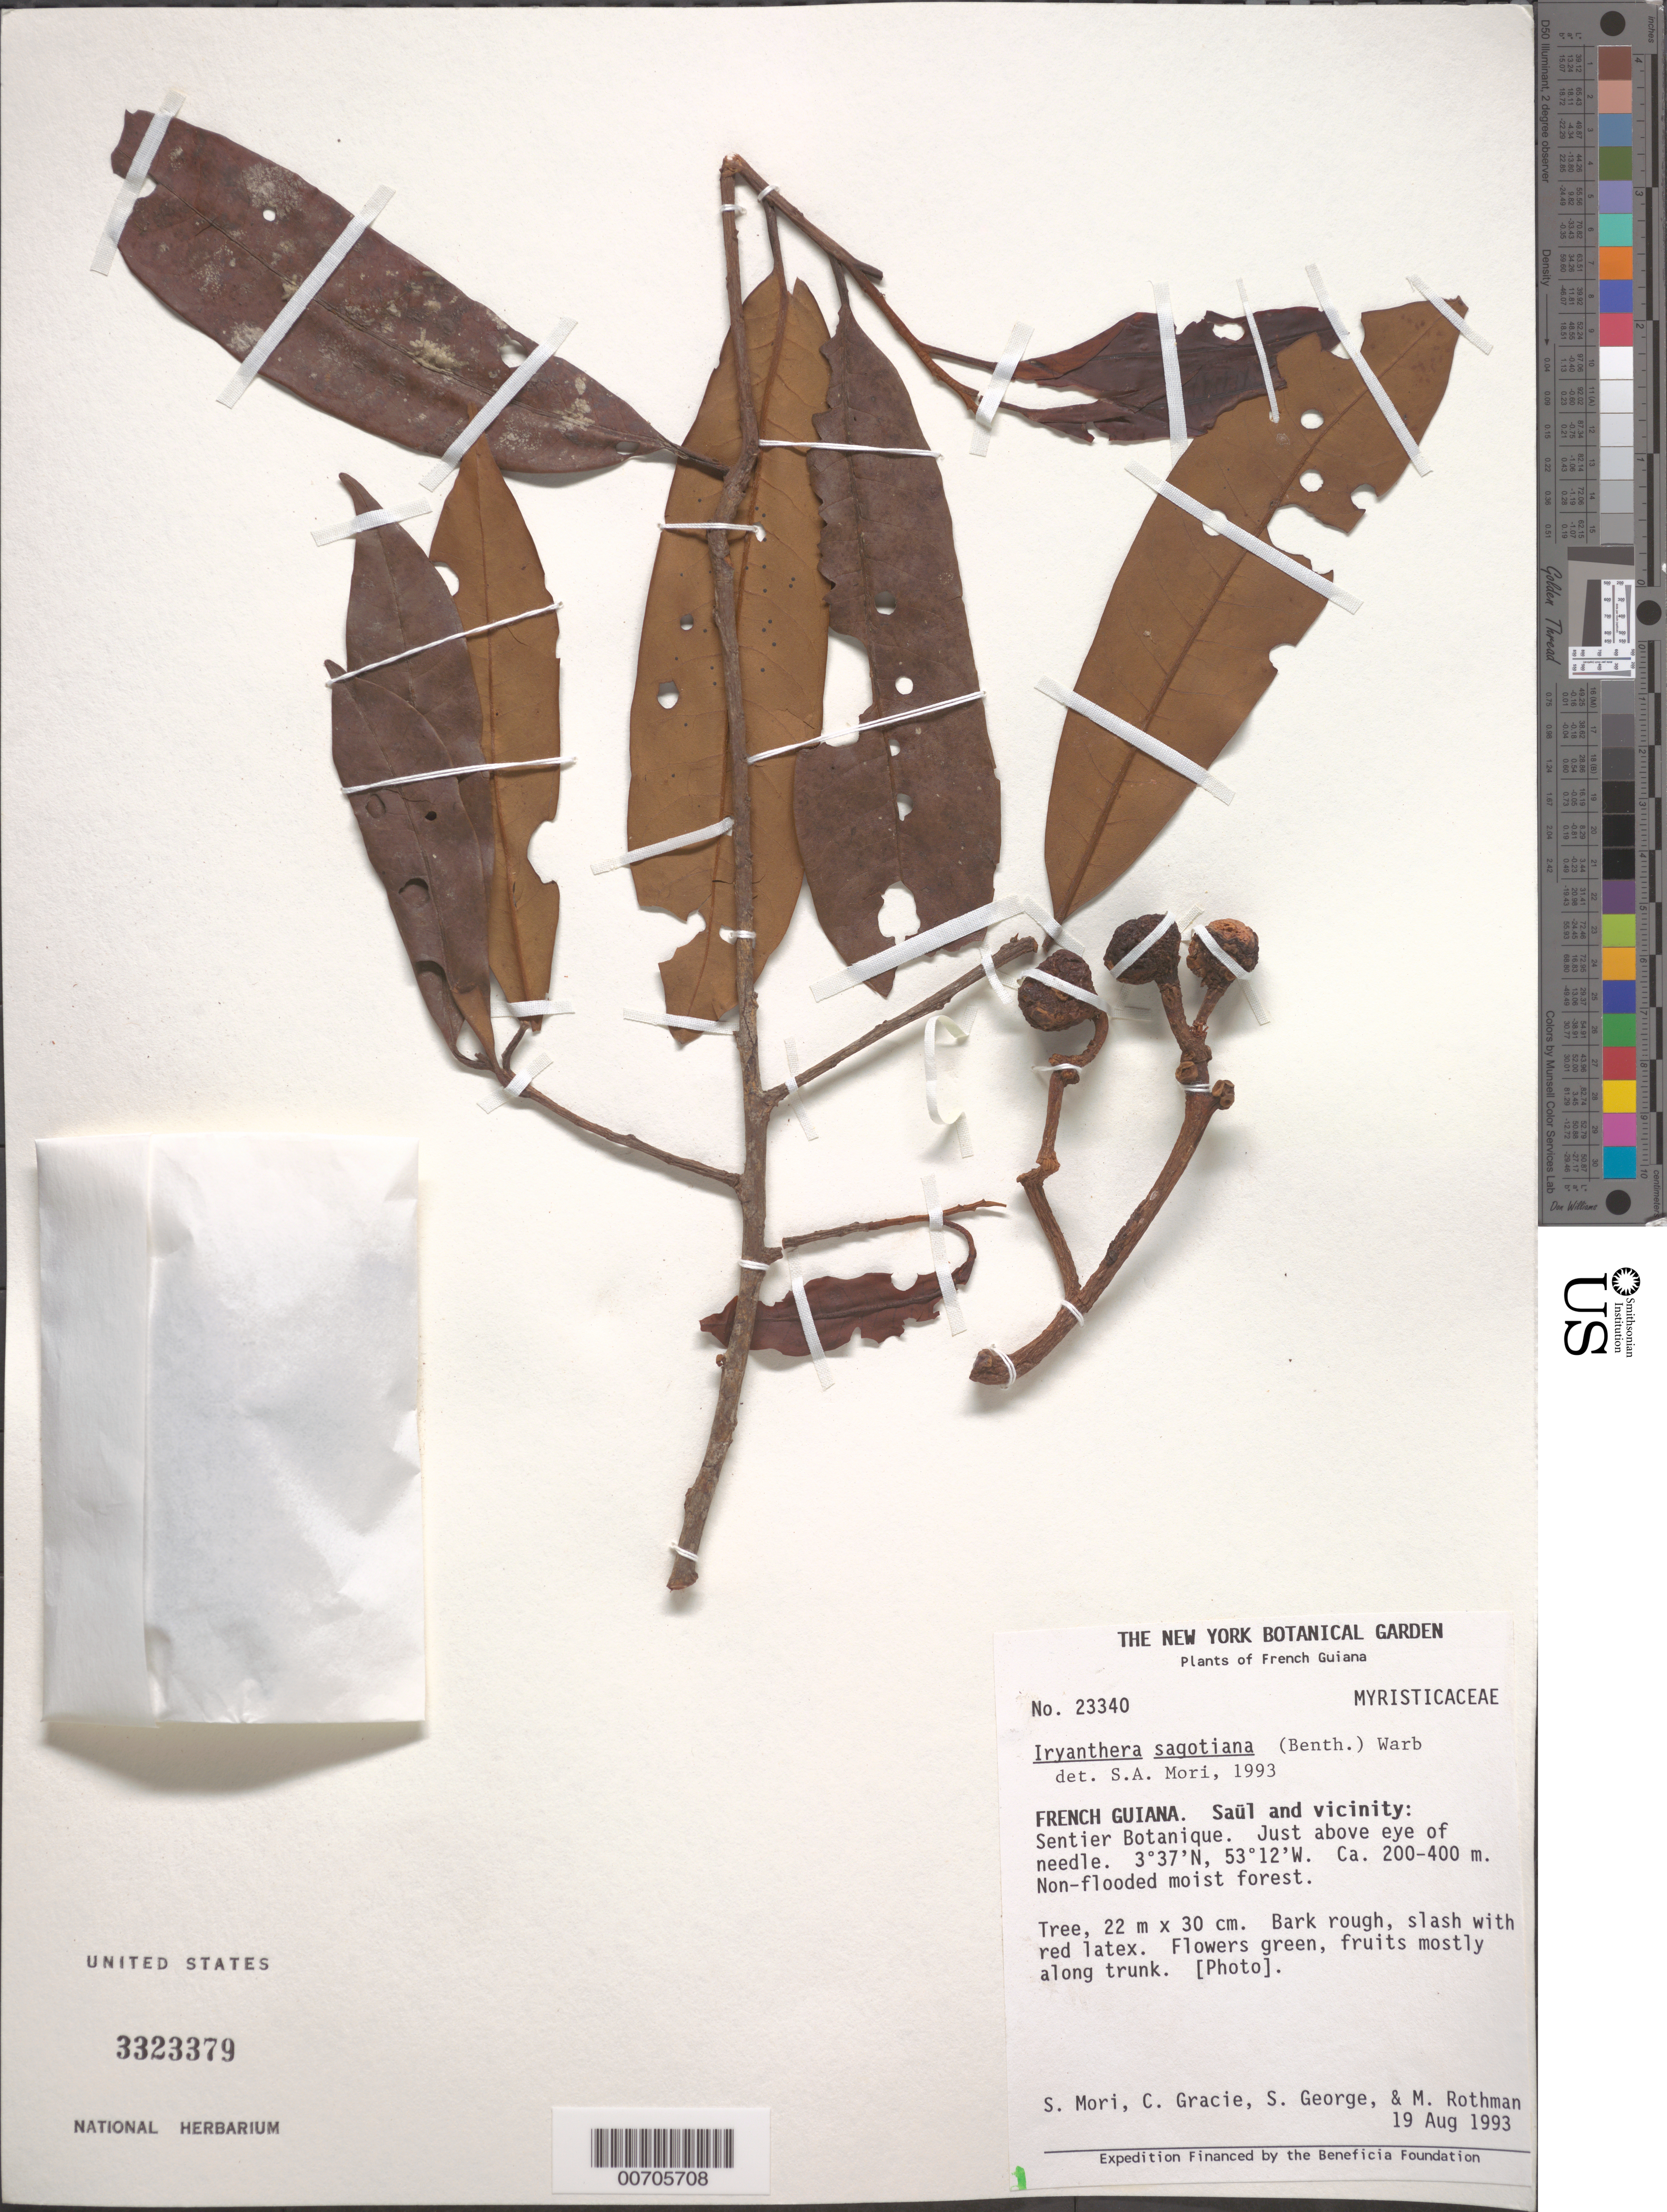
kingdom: Plantae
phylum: Tracheophyta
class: Magnoliopsida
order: Magnoliales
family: Myristicaceae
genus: Iryanthera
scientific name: Iryanthera sagotiana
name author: (Benth.) Warb.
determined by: Mori, Scott A.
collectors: S. Mori, C. A. Gracie, S. George & M. Rothman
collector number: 23340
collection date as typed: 19-Aug-93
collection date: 1993-08-19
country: French Guiana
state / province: Saint-Laurent-du-Maroni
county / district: Saül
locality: Saül and vic., Sentier Botanique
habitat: Non-flooded moist forest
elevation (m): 200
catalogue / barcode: US 3323379